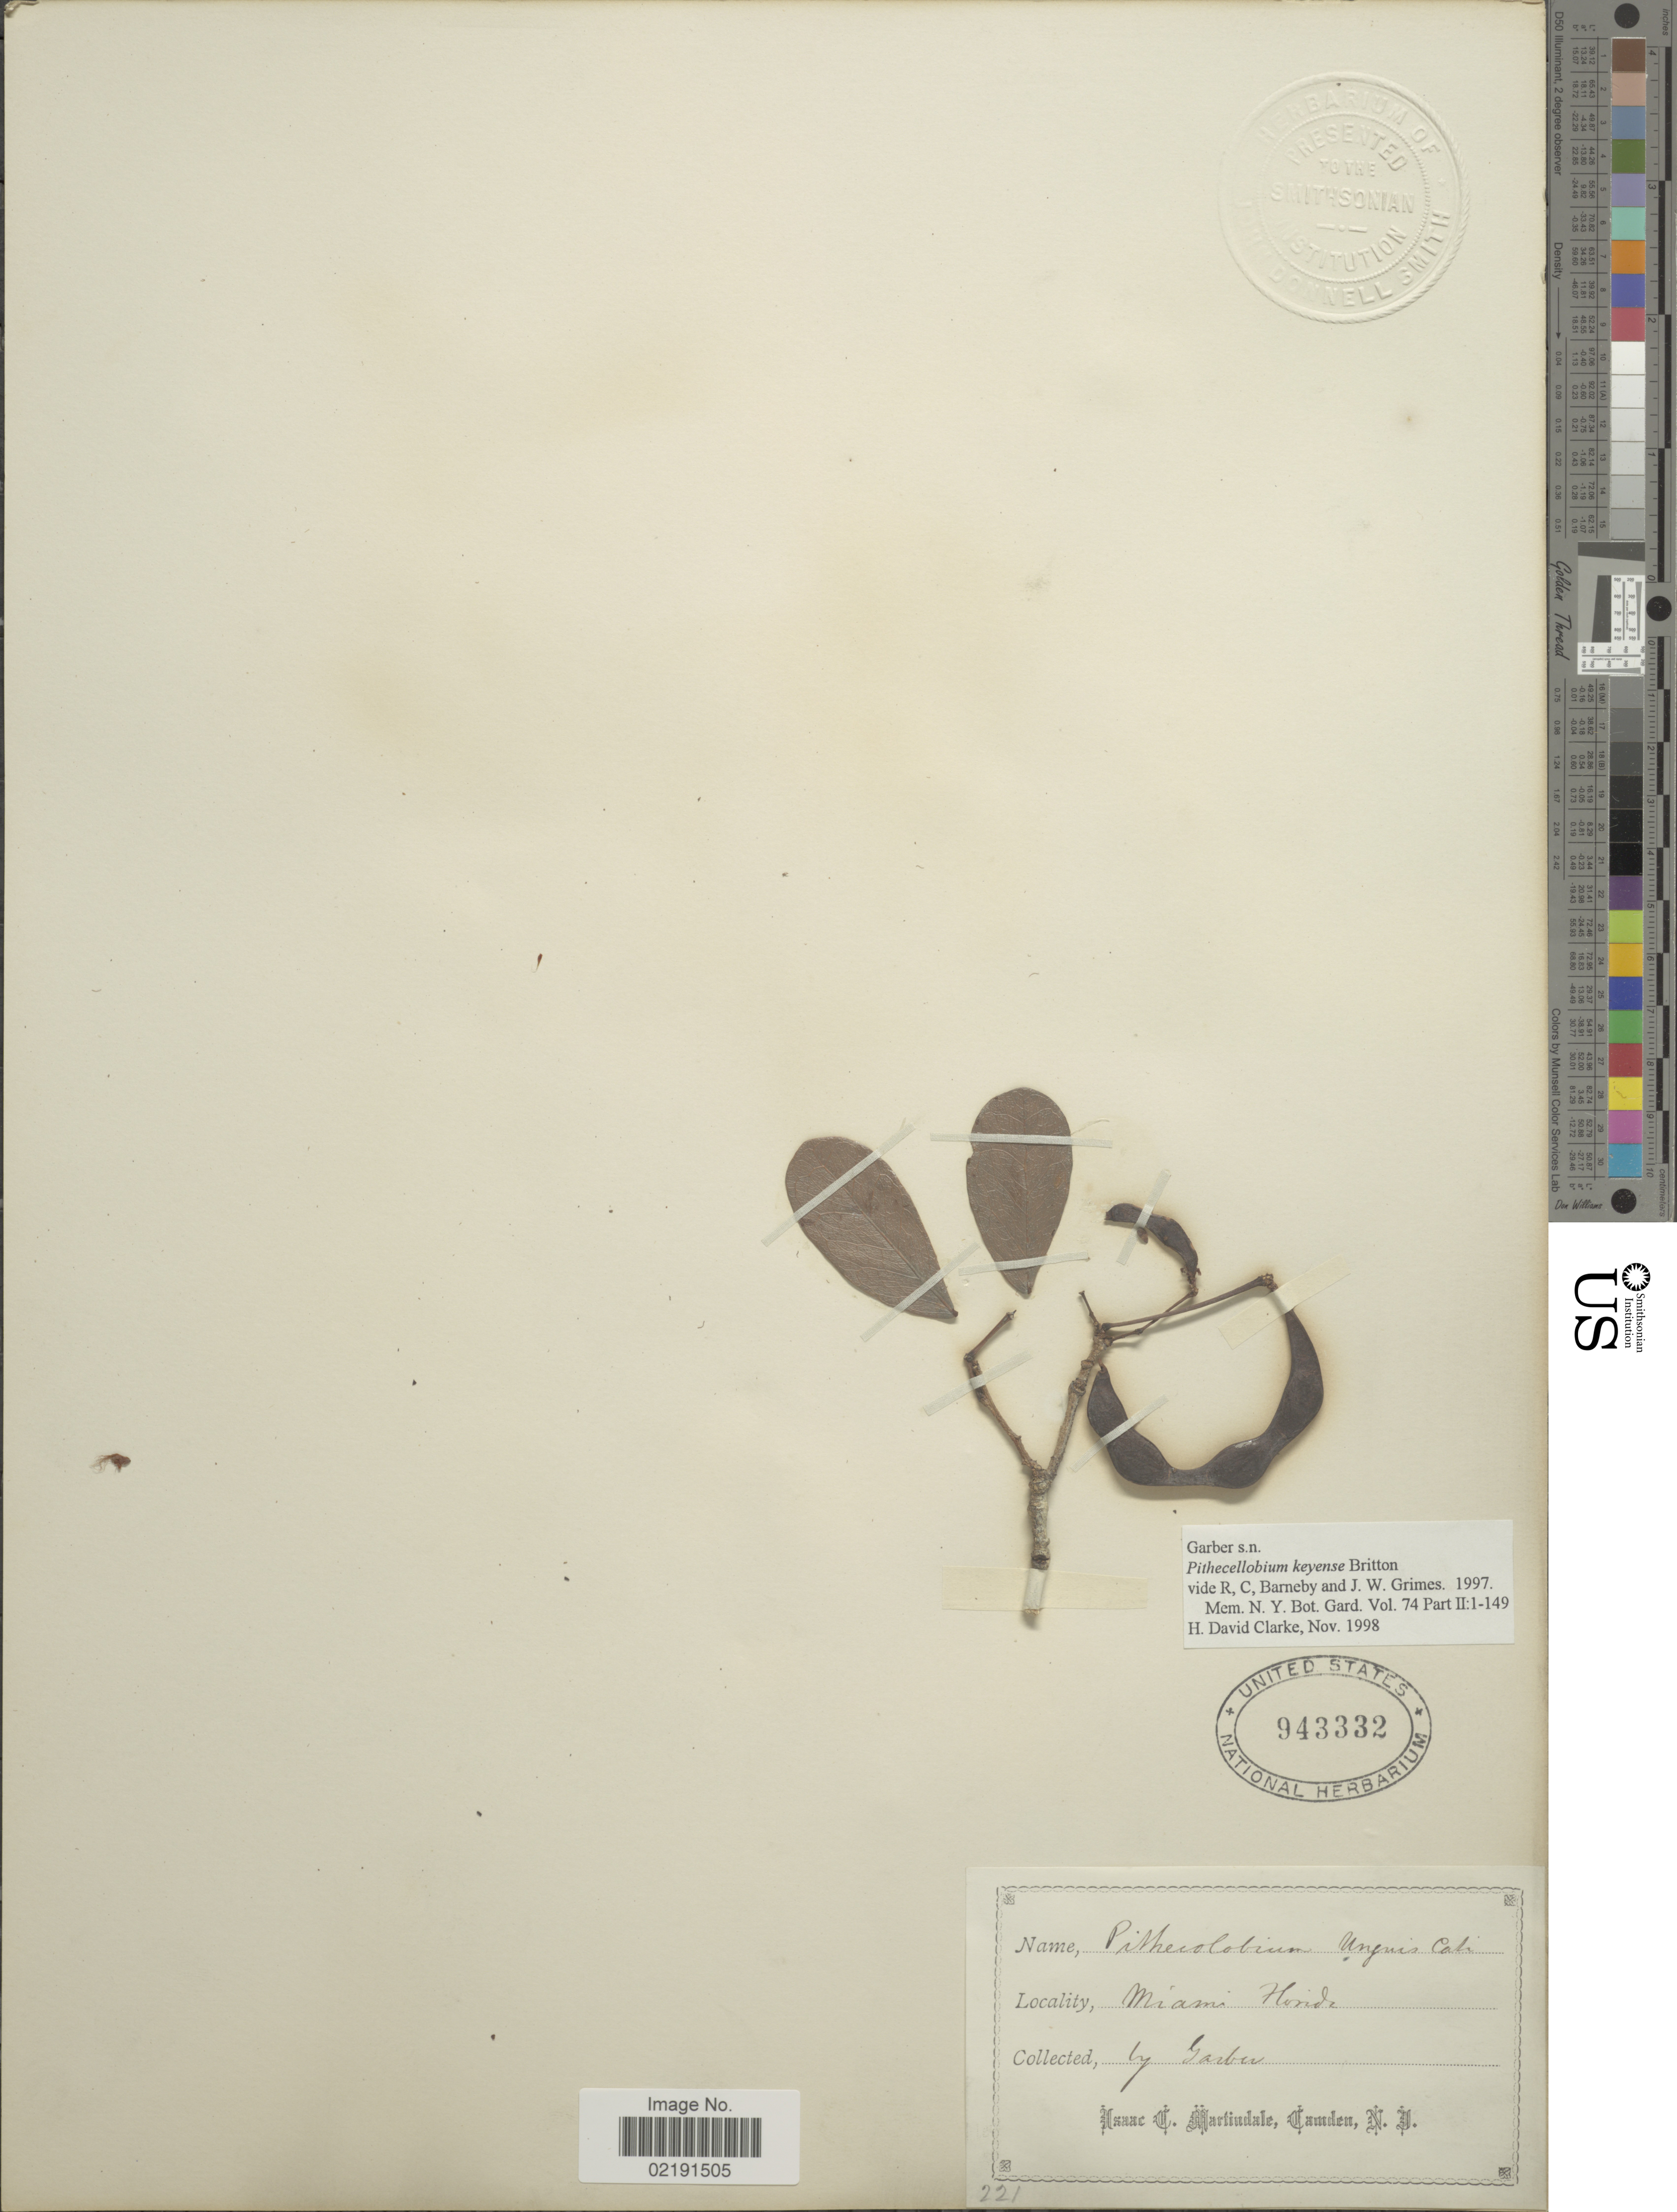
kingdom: Plantae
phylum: Tracheophyta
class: Magnoliopsida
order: Fabales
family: Fabaceae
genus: Pithecellobium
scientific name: Pithecellobium keyense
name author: Britton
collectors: -- Garber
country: United States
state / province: Florida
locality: Miami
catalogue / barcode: US 943332